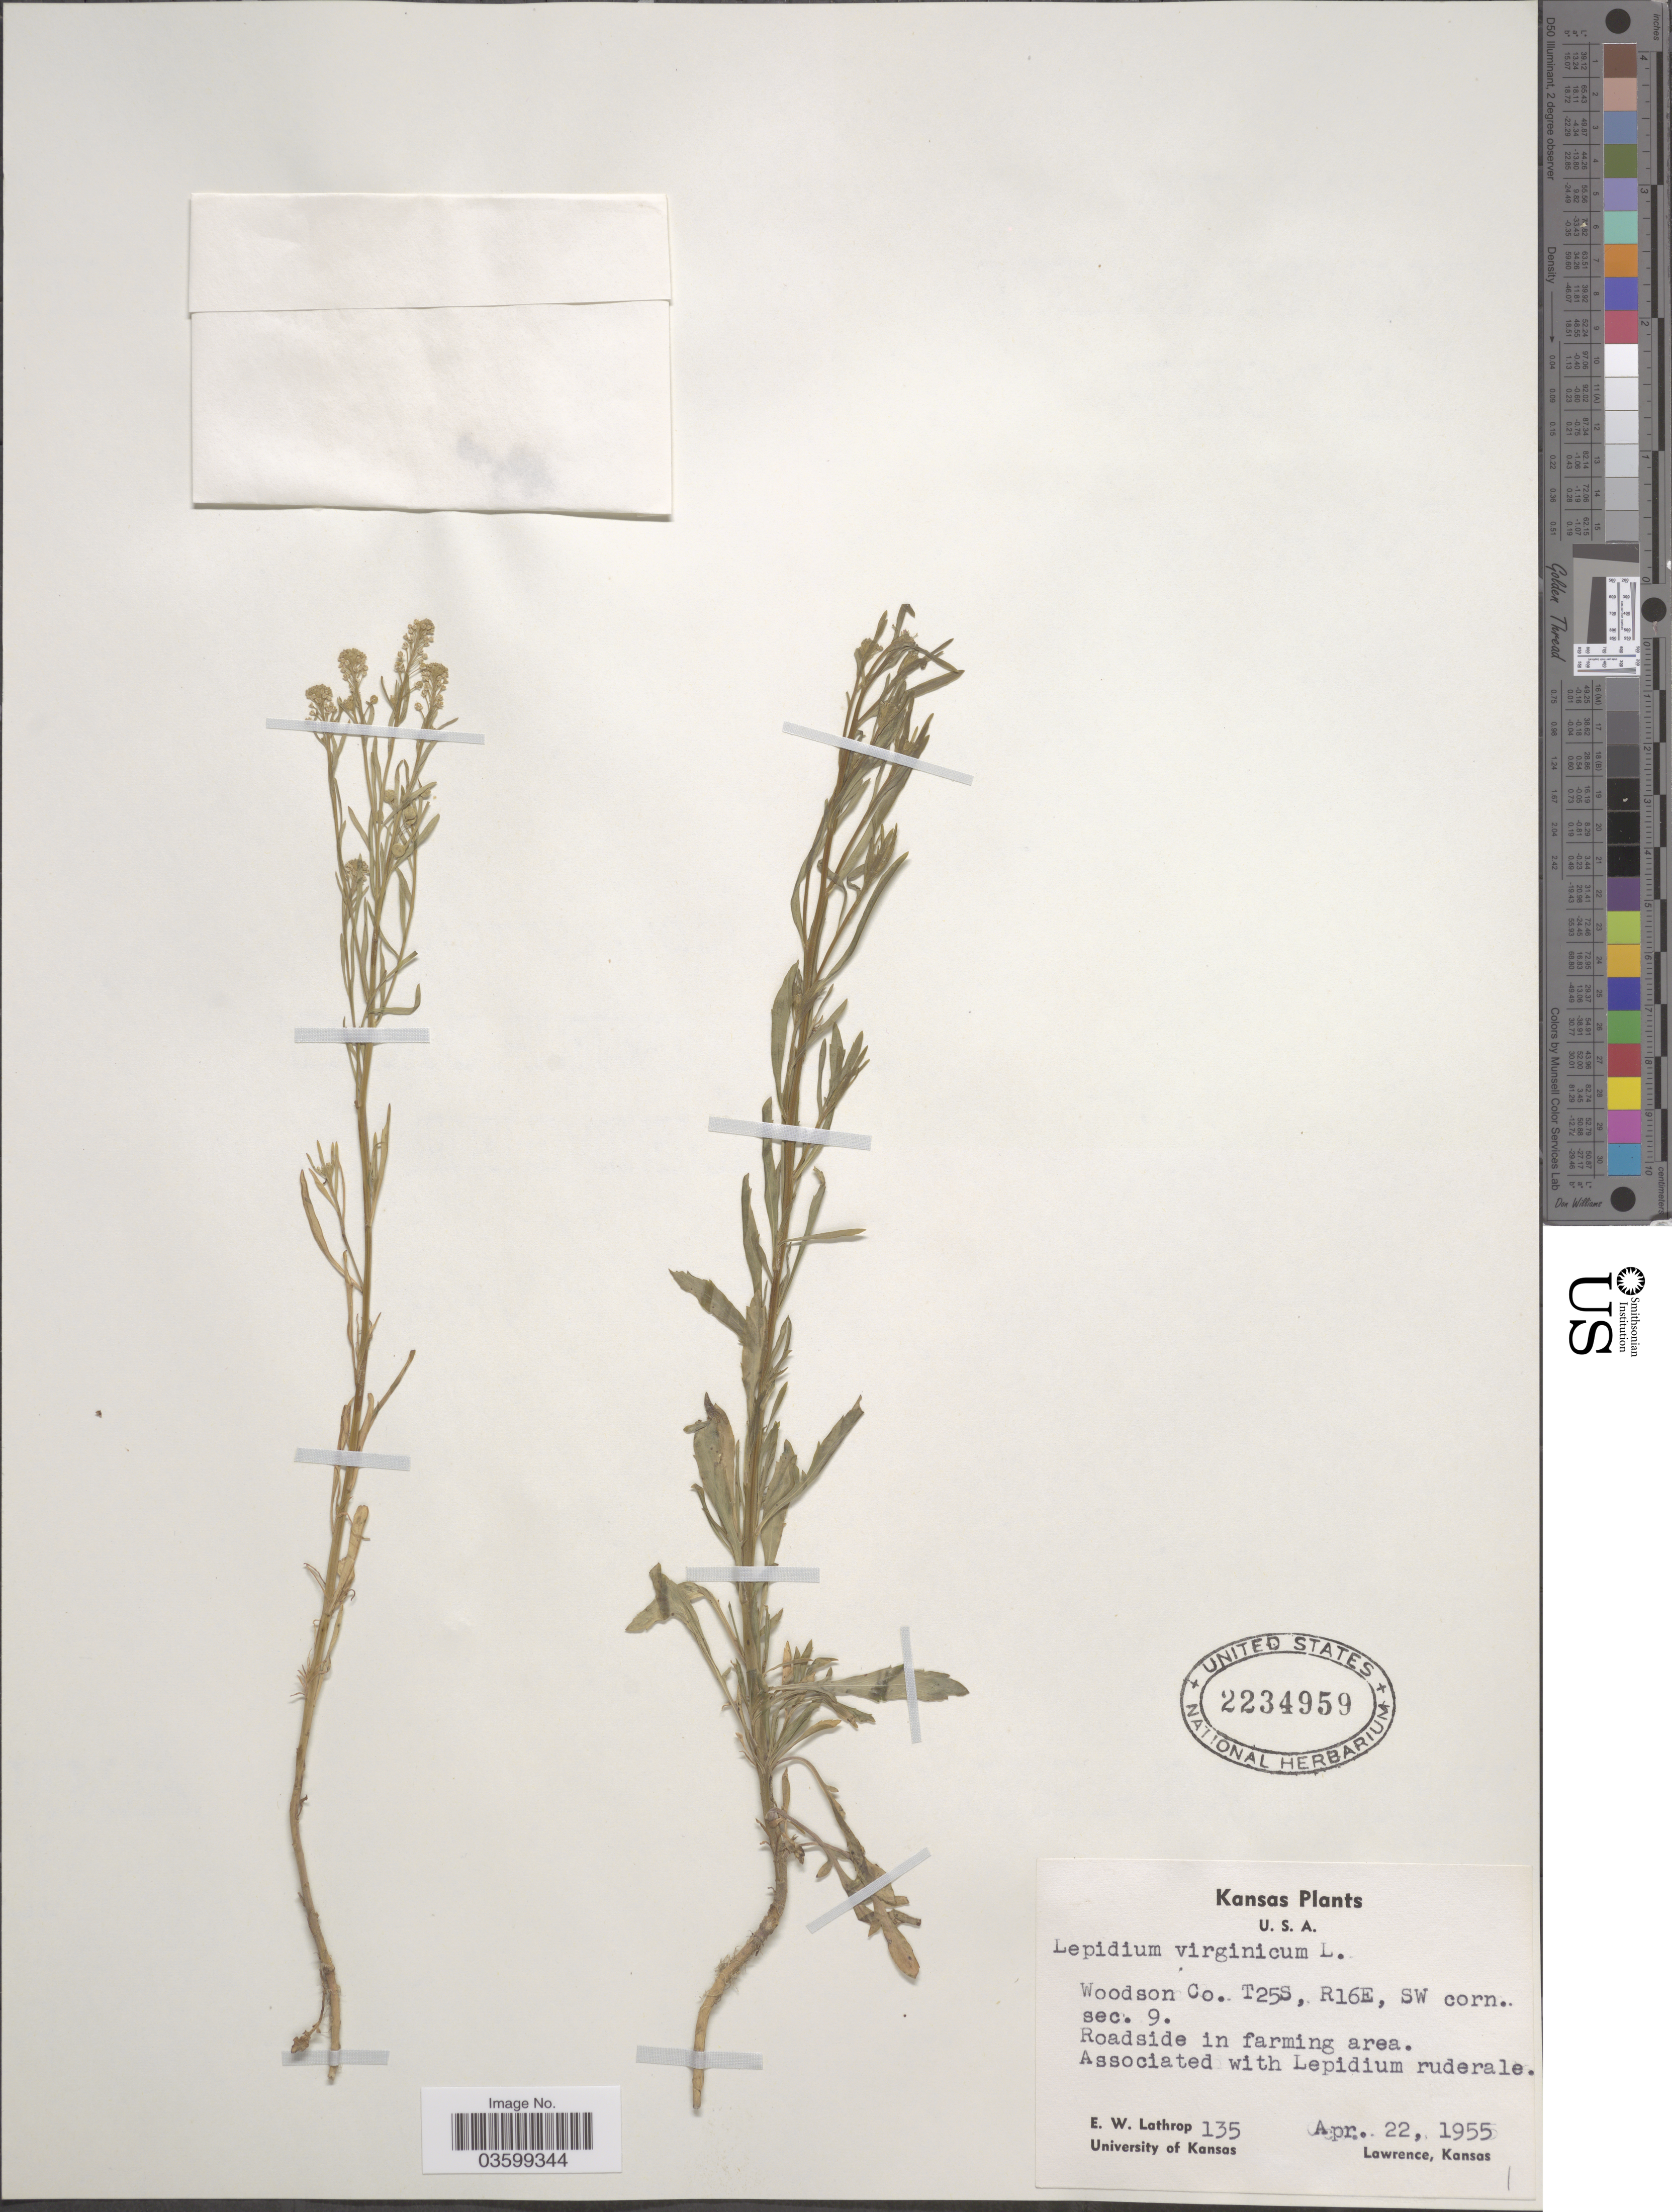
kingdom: Plantae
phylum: Tracheophyta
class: Magnoliopsida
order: Brassicales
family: Brassicaceae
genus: Lepidium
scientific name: Lepidium virginicum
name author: L.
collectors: E. W. Lathrop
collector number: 135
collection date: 1955-04-22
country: United States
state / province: Kansas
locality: Woodson Co. T25S, R16E, SW corn. sec. 9. Roadside in farming area.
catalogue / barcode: US 2234959